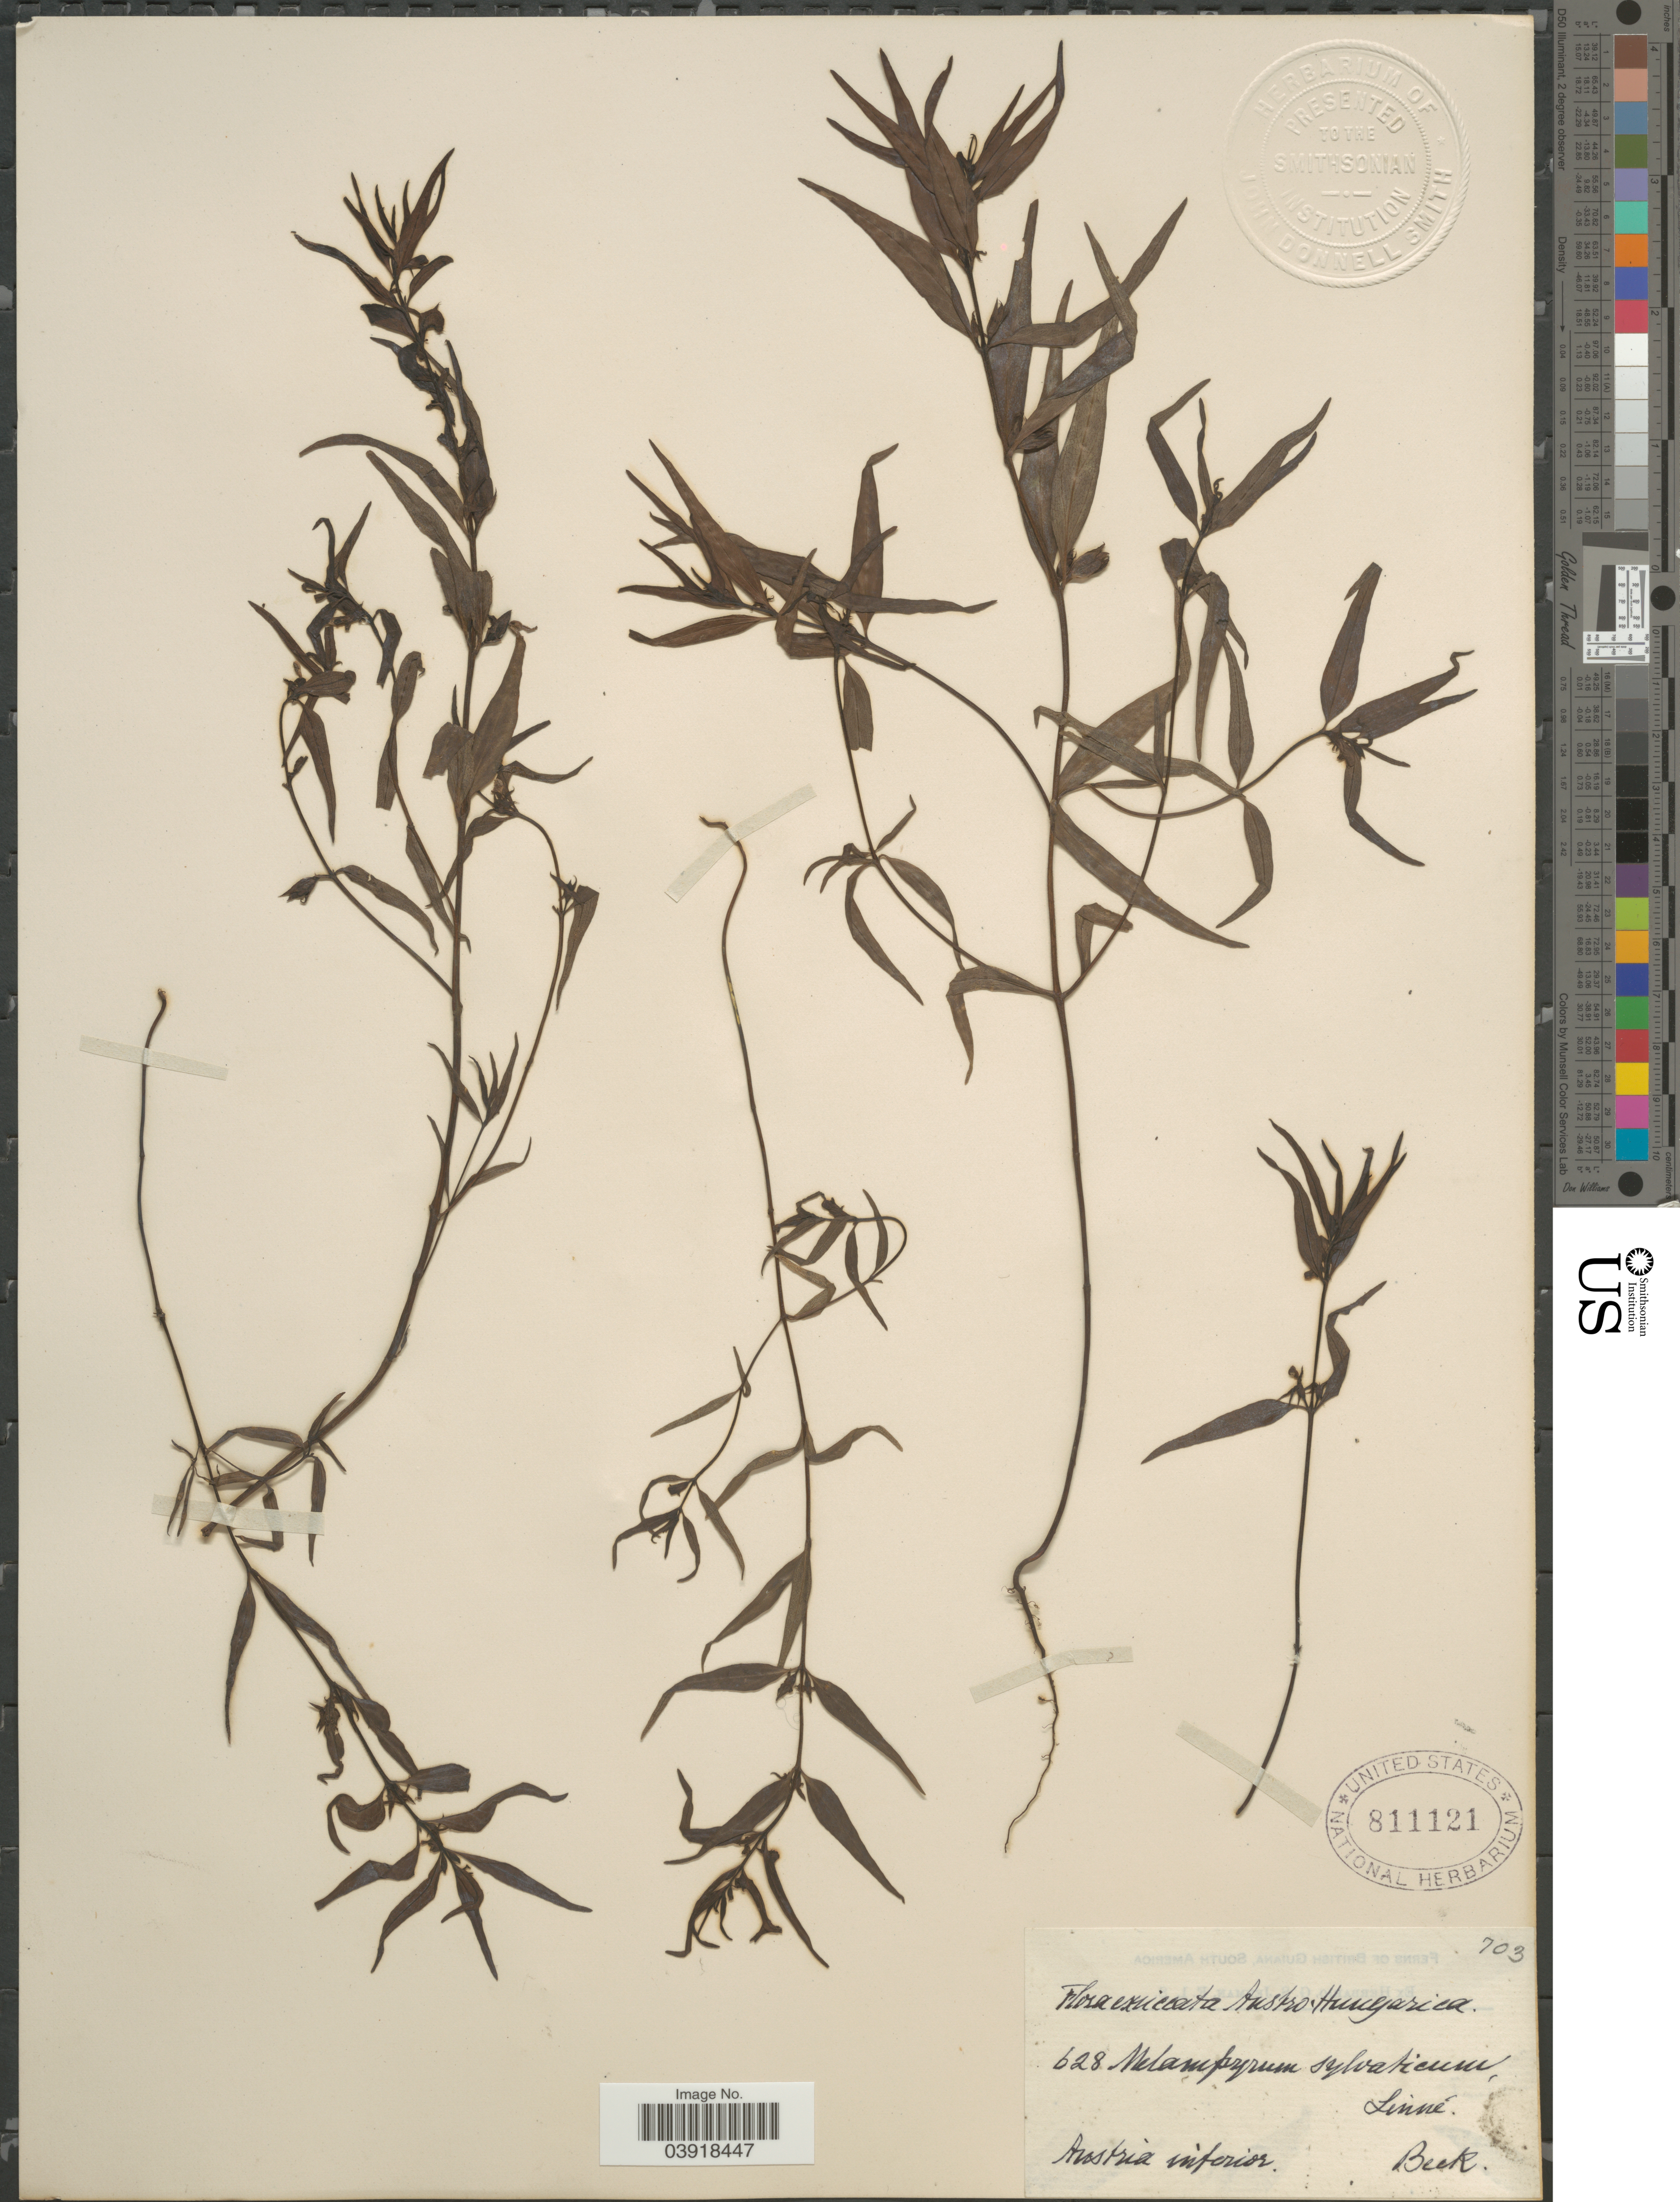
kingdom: Plantae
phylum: Tracheophyta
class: Magnoliopsida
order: Lamiales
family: Orobanchaceae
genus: Melampyrum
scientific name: Melampyrum sylvaticum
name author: L.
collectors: -- Beck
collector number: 628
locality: Austro-Hungarica. Linné. Austria inferior.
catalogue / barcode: US 811121